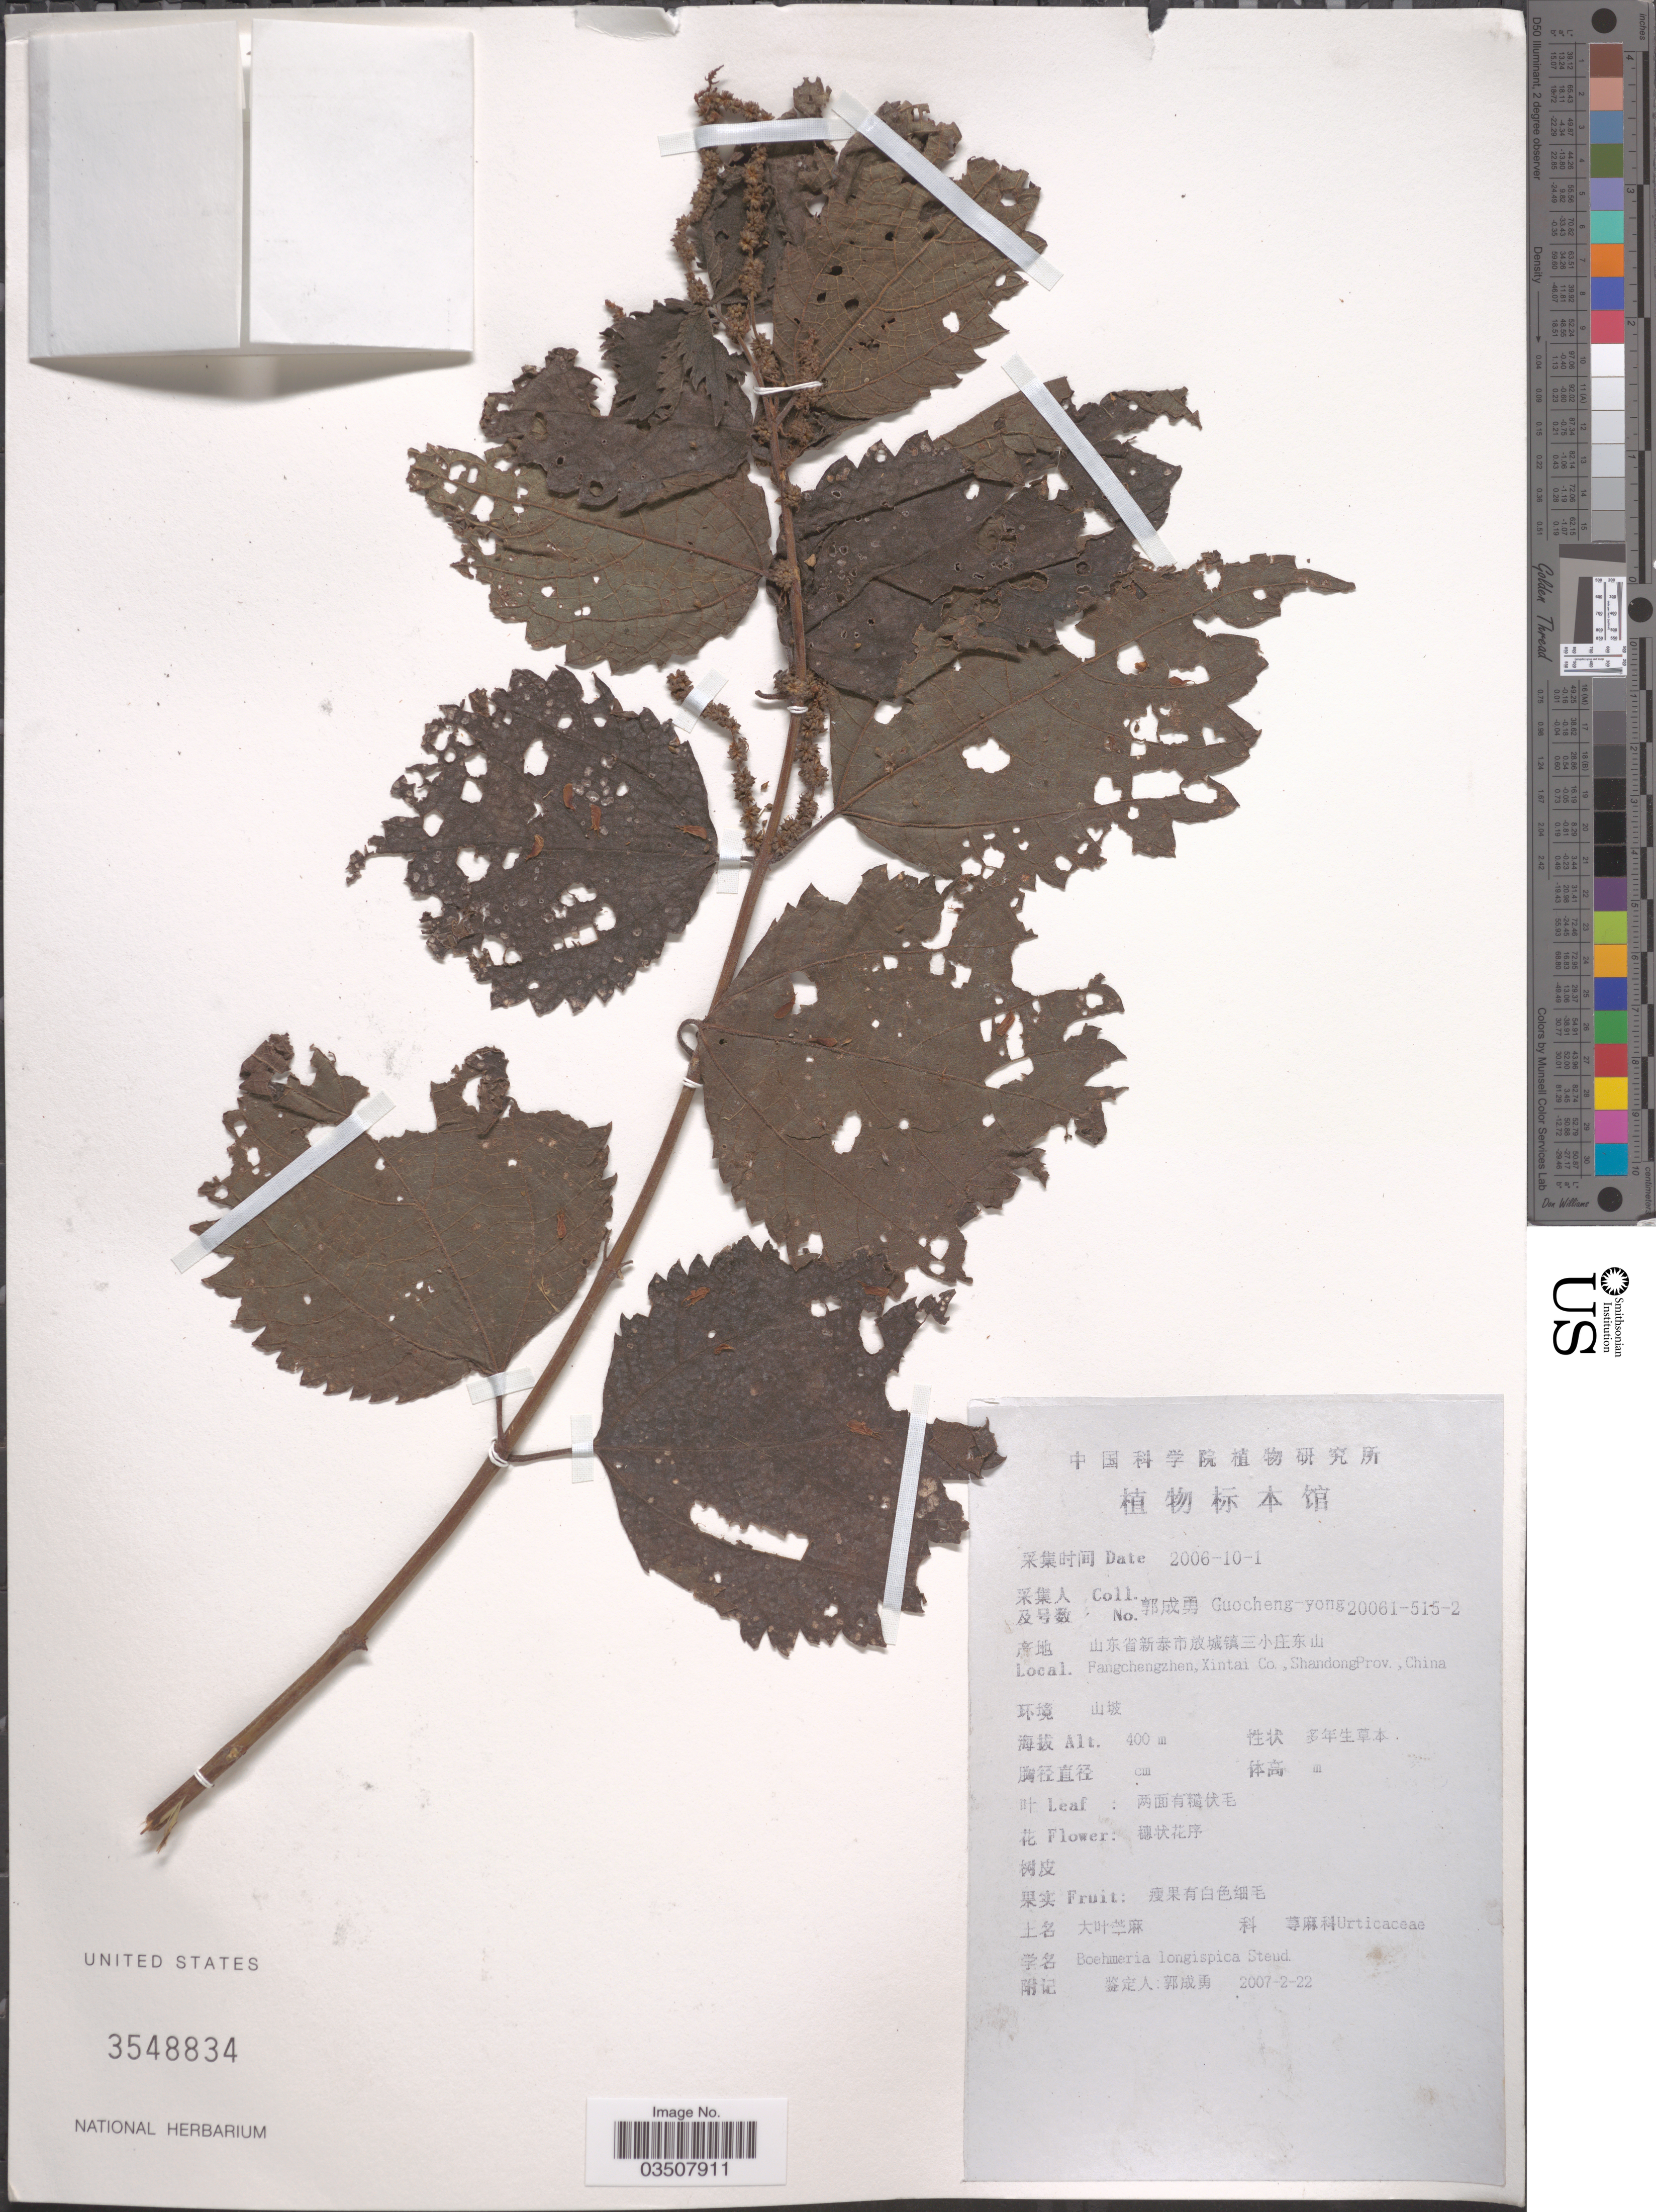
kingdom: Plantae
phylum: Tracheophyta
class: Magnoliopsida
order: Rosales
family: Urticaceae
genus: Boehmeria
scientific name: Boehmeria japonica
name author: (L. f.) Miq.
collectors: Guo cheng-yong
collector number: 20061-515-2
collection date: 2006-10-01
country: China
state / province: Shandong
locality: Fangchengzhen, Xintai Co.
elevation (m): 400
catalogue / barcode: US 3548834